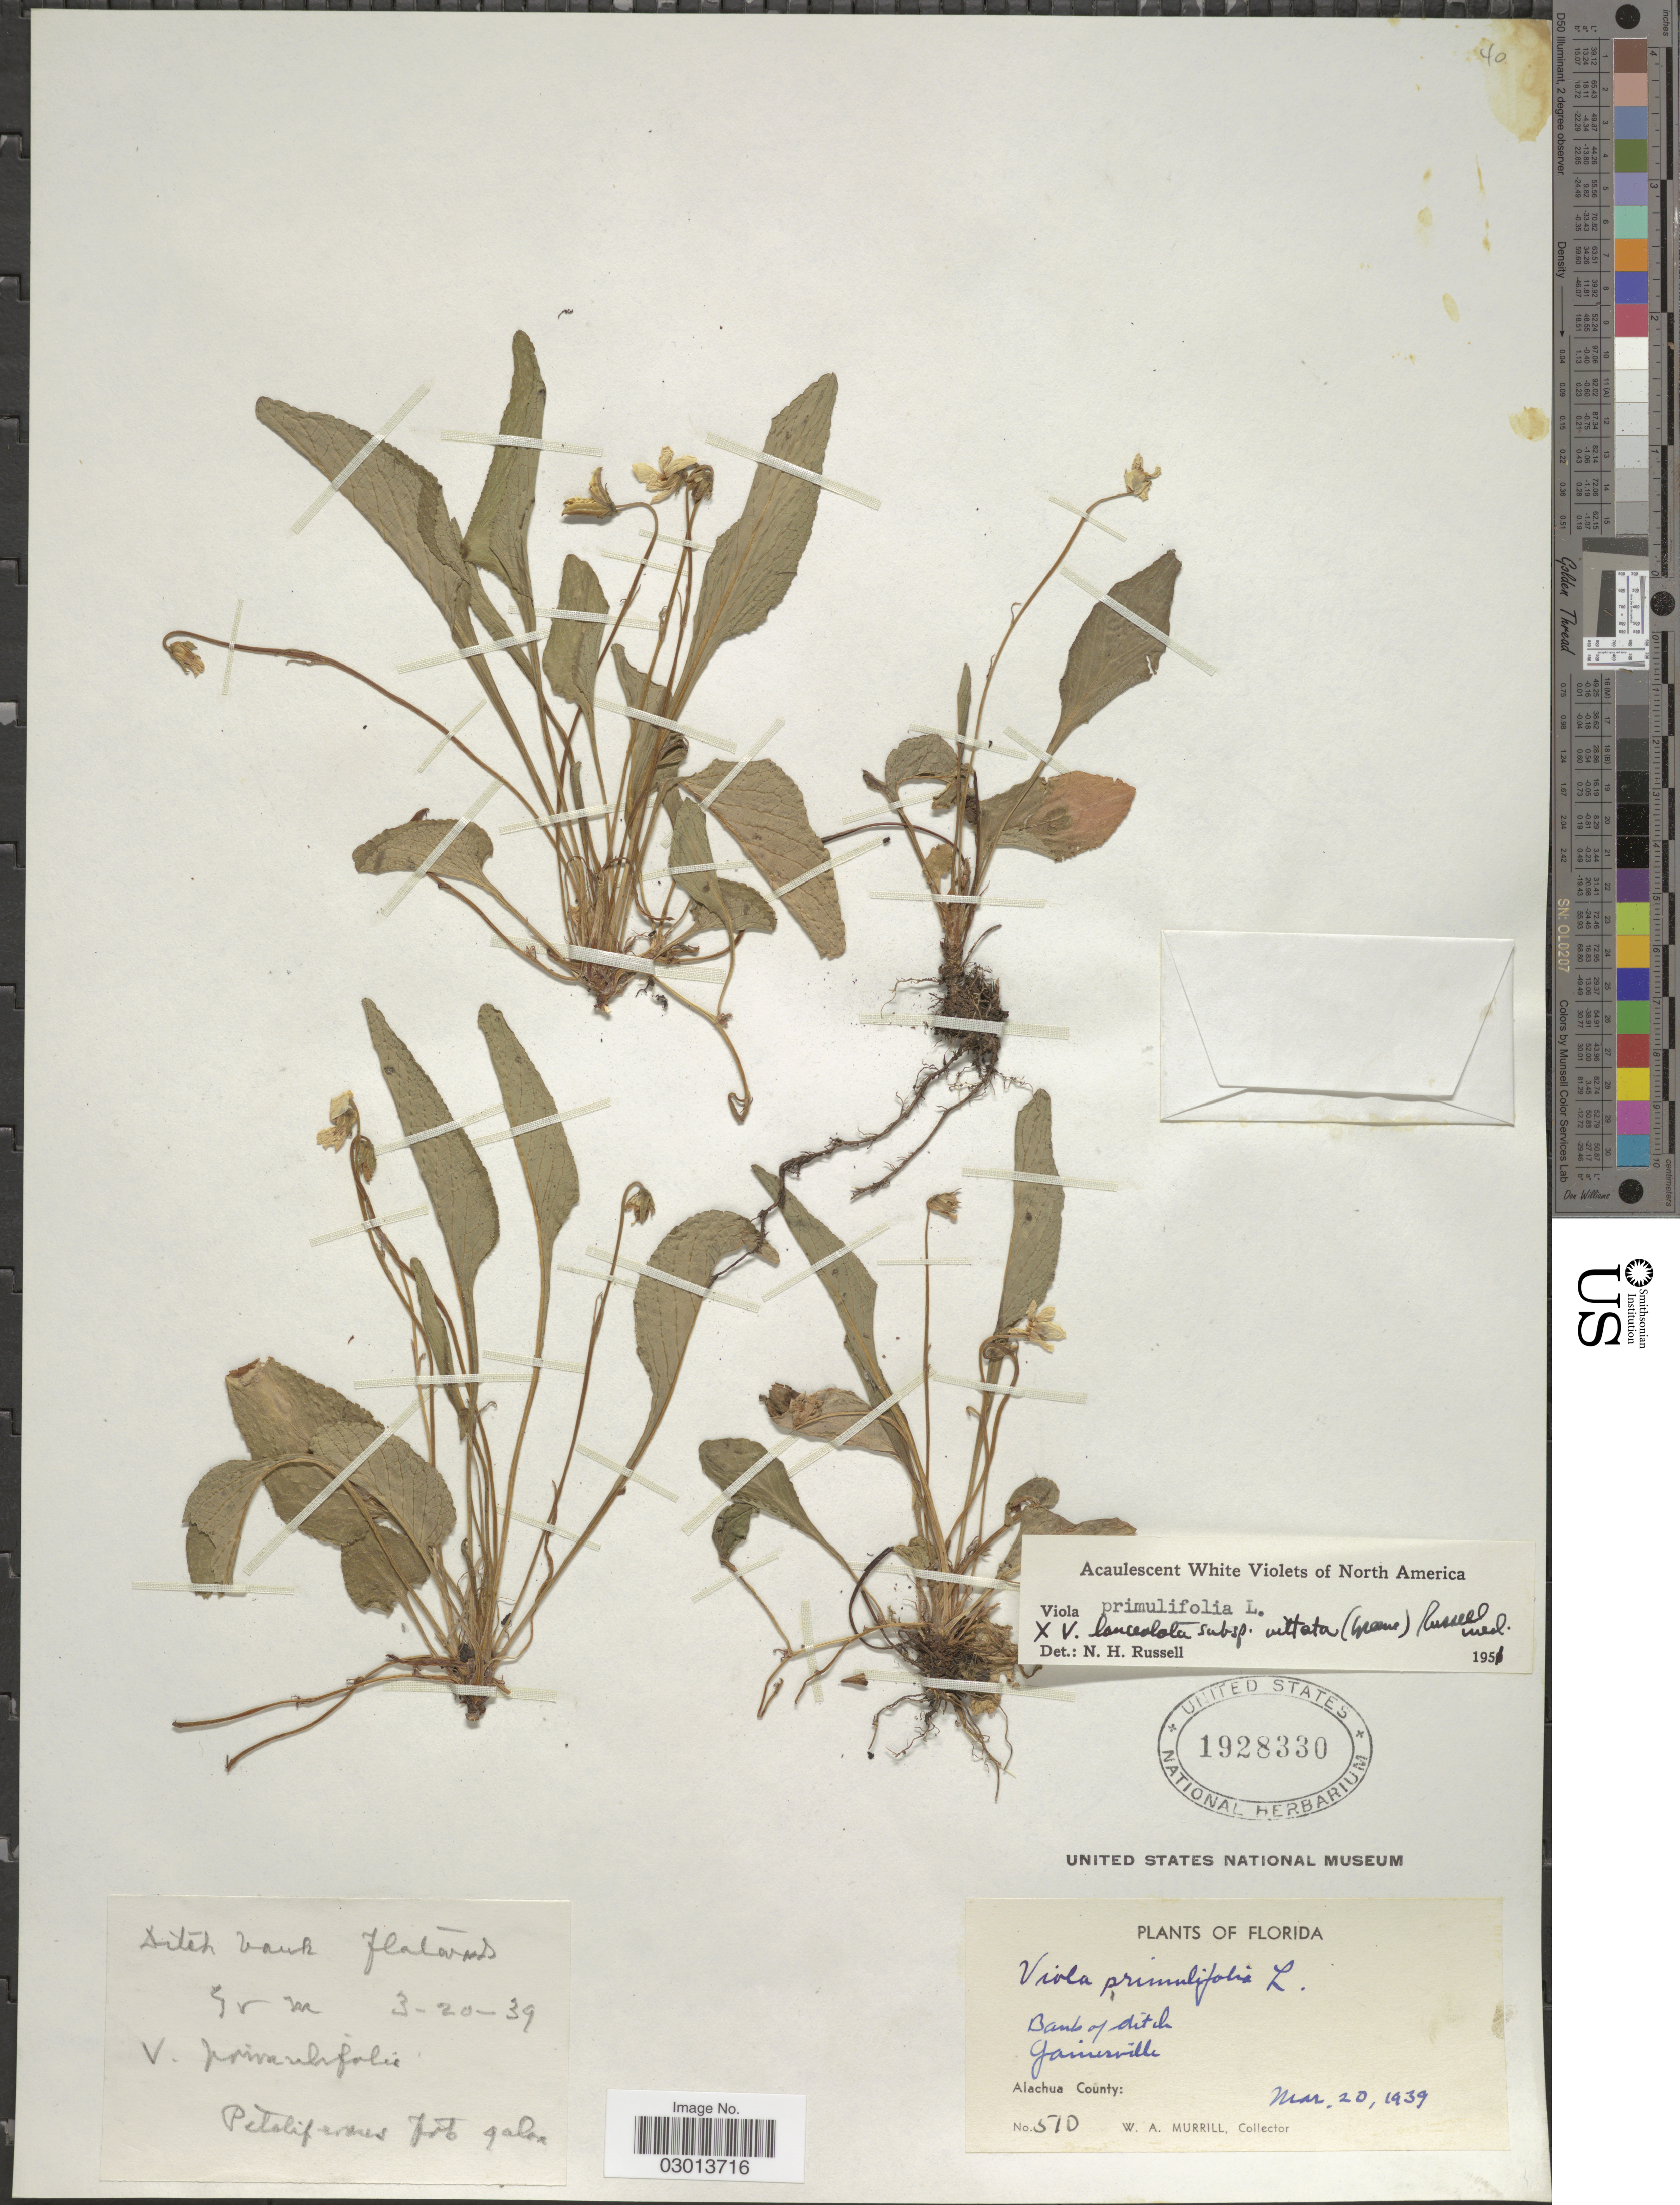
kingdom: Plantae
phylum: Tracheophyta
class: Magnoliopsida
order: Malpighiales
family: Violaceae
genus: Viola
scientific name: Viola primulifolia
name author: L.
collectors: W. A. Murrill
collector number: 510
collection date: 1939-03-20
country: United States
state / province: Florida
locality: Bank of ditch. Gainesville. Alachua County.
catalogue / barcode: US 1928330